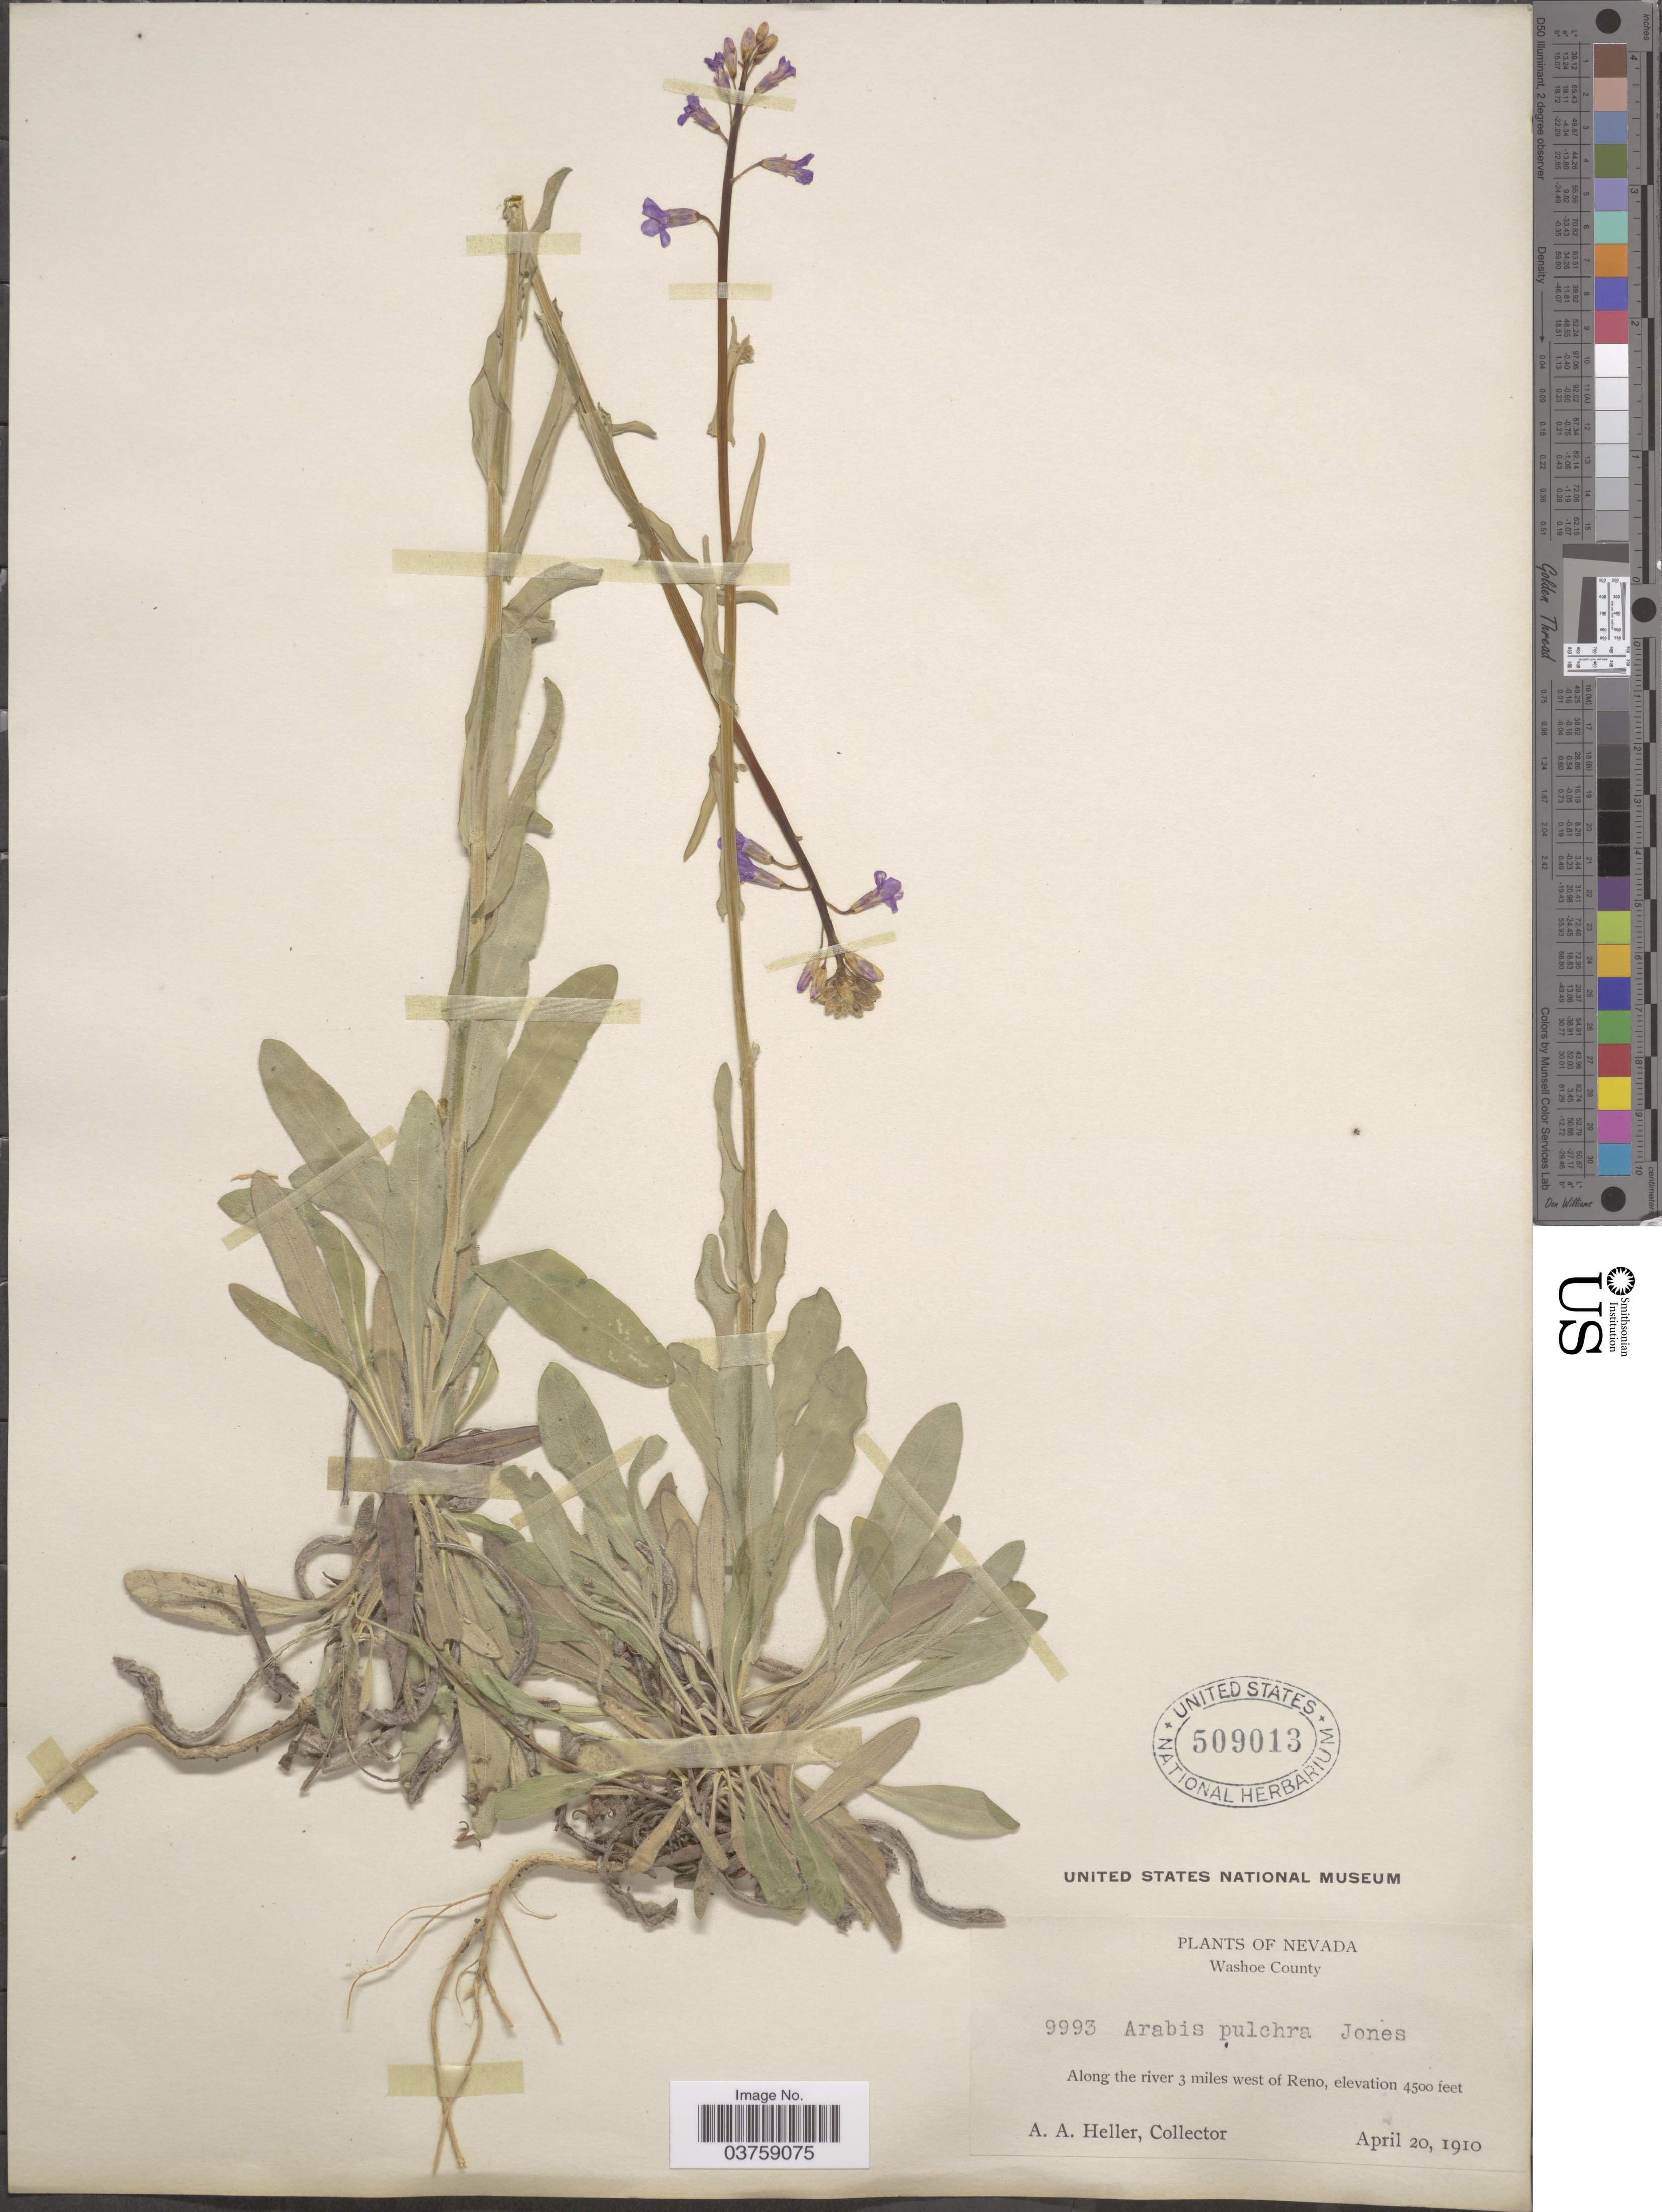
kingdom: Plantae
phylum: Tracheophyta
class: Magnoliopsida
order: Brassicales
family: Brassicaceae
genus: Arabis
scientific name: Arabis sparsiflora var. subvillosa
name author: (S. Watson) Rollins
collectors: A. A. Heller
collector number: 9993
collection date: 1910-04-20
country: United States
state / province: Nevada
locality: Washoe County. Along the river 3 miles west of Reno.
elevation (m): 1372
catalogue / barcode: US 509013